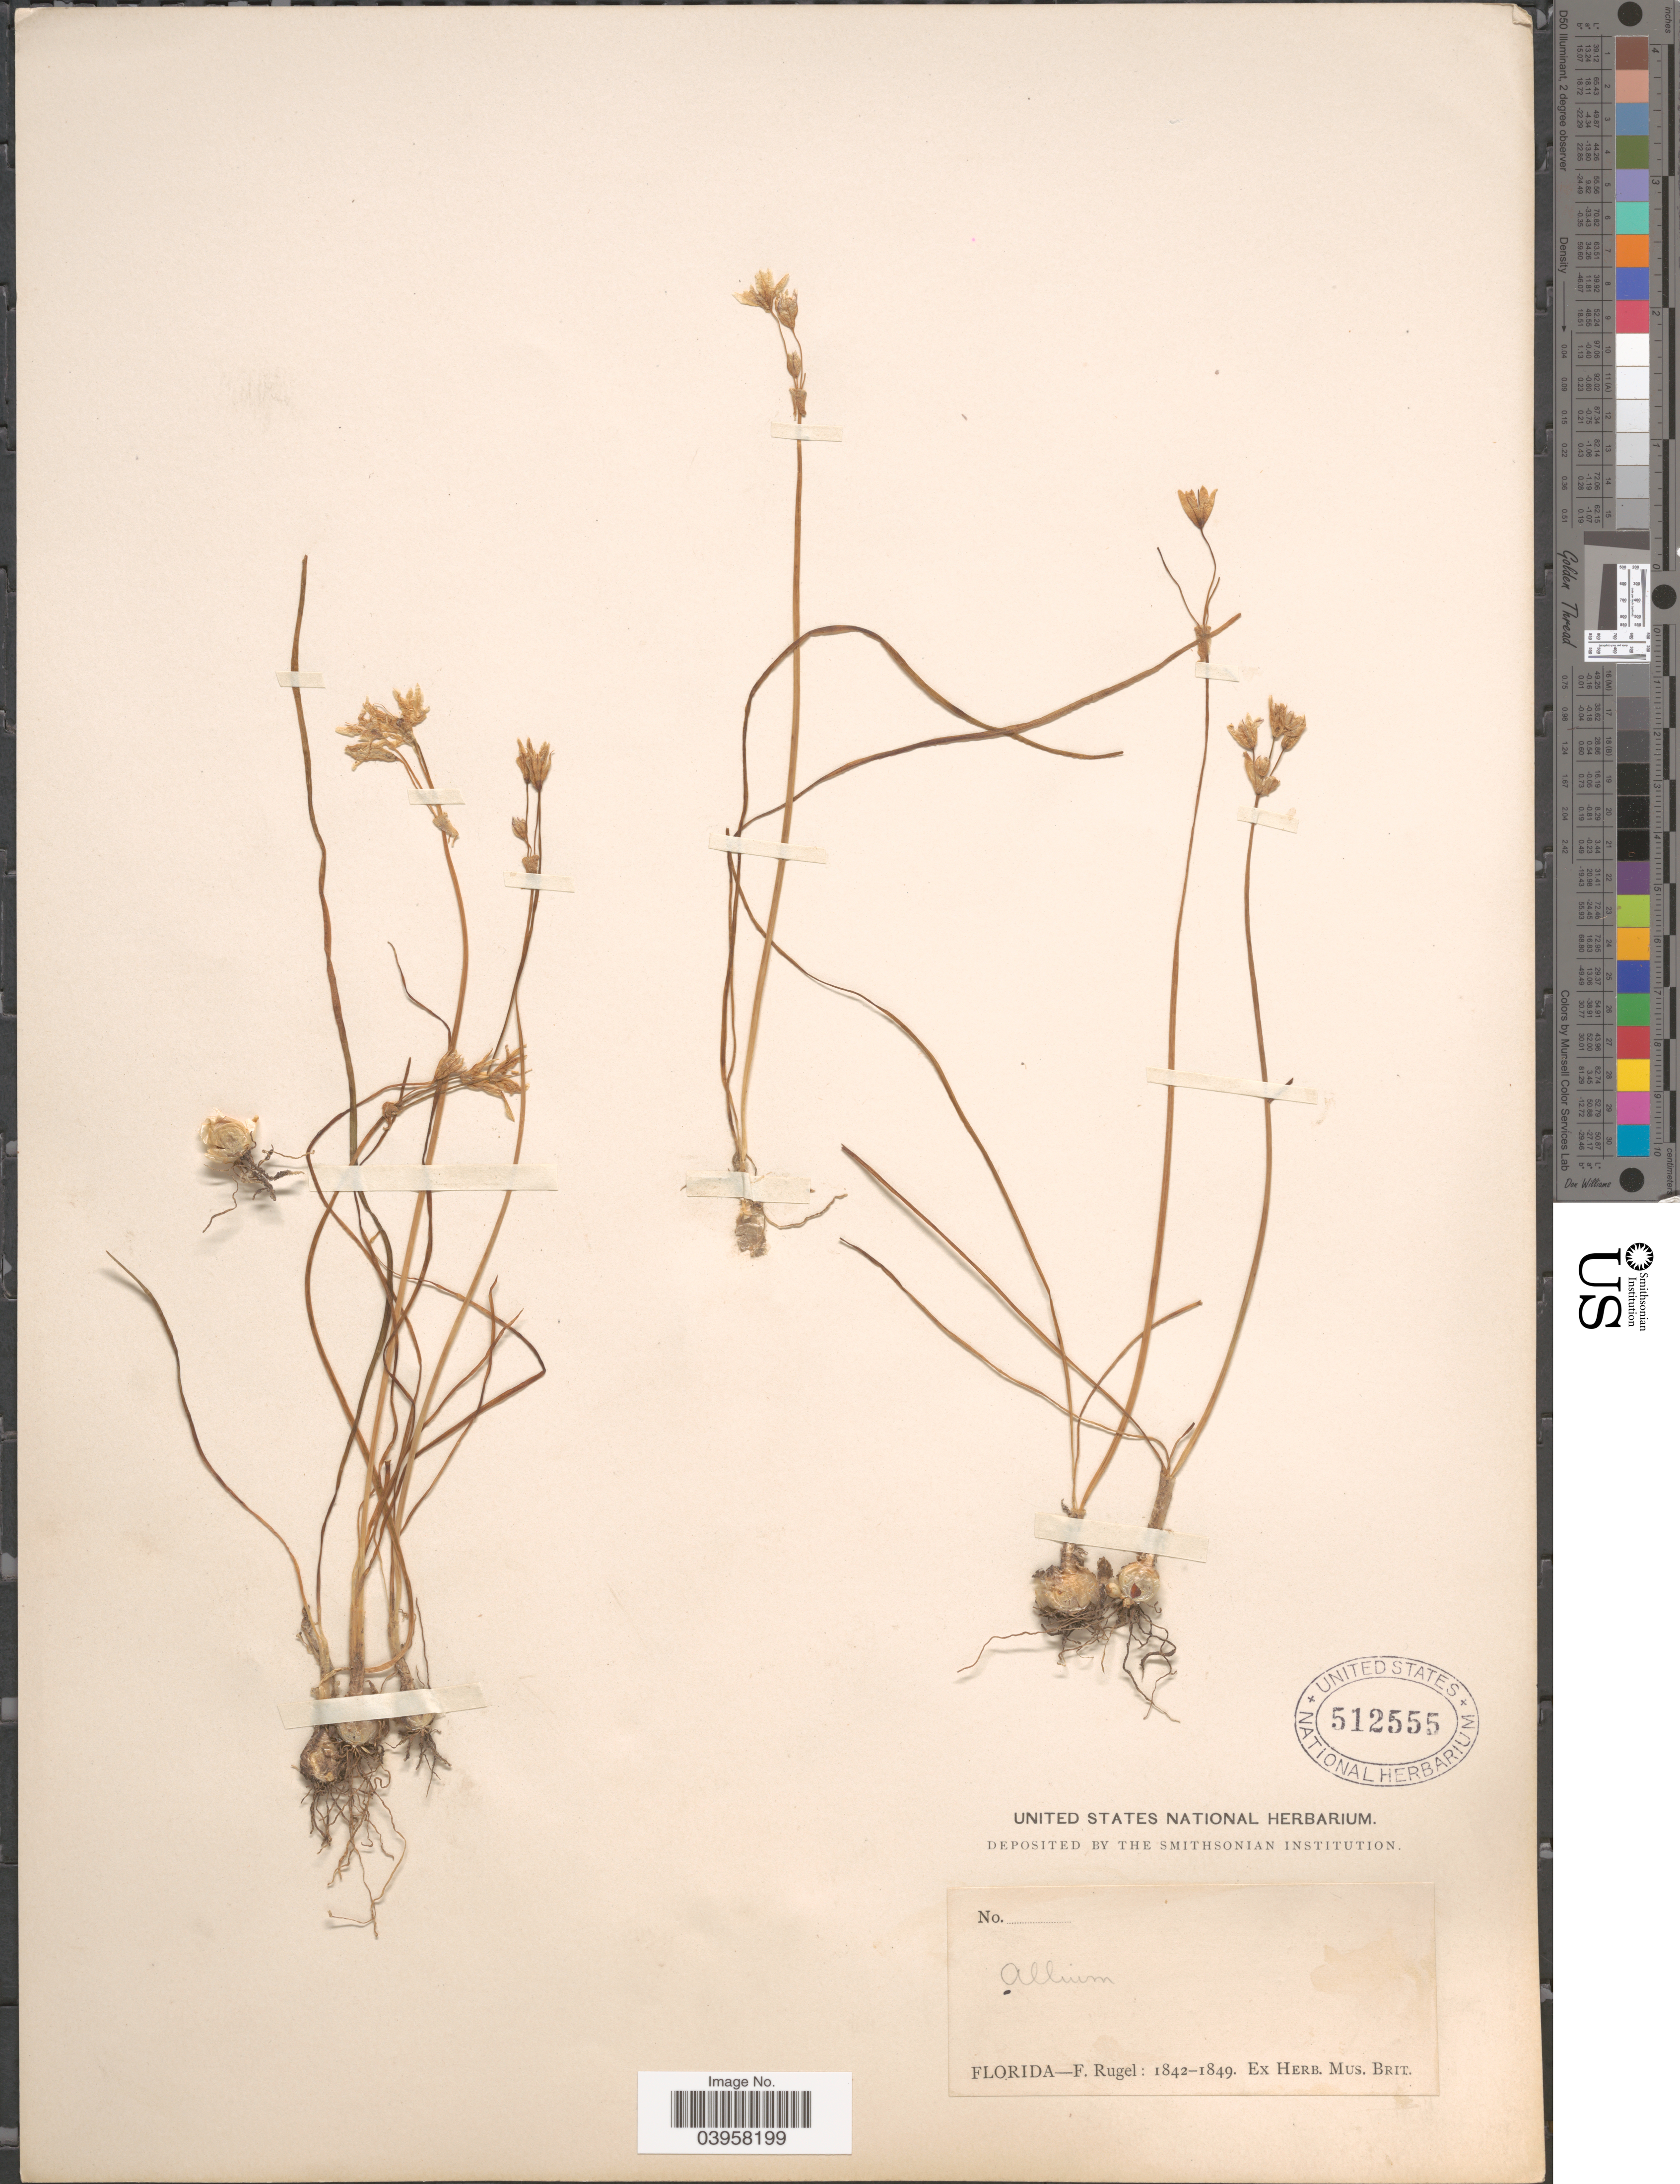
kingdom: Plantae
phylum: Tracheophyta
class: Liliopsida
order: Asparagales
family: Amaryllidaceae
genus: Nothoscordum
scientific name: Nothoscordum bivalve var. bivalve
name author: (L.) Britton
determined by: Strong, Mark T., (BOT), Smithsonian Institution - National Museum of Natural History (UNITED STATES)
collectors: F. Rugel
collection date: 1842/1849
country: United States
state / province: Florida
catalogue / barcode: US 512555